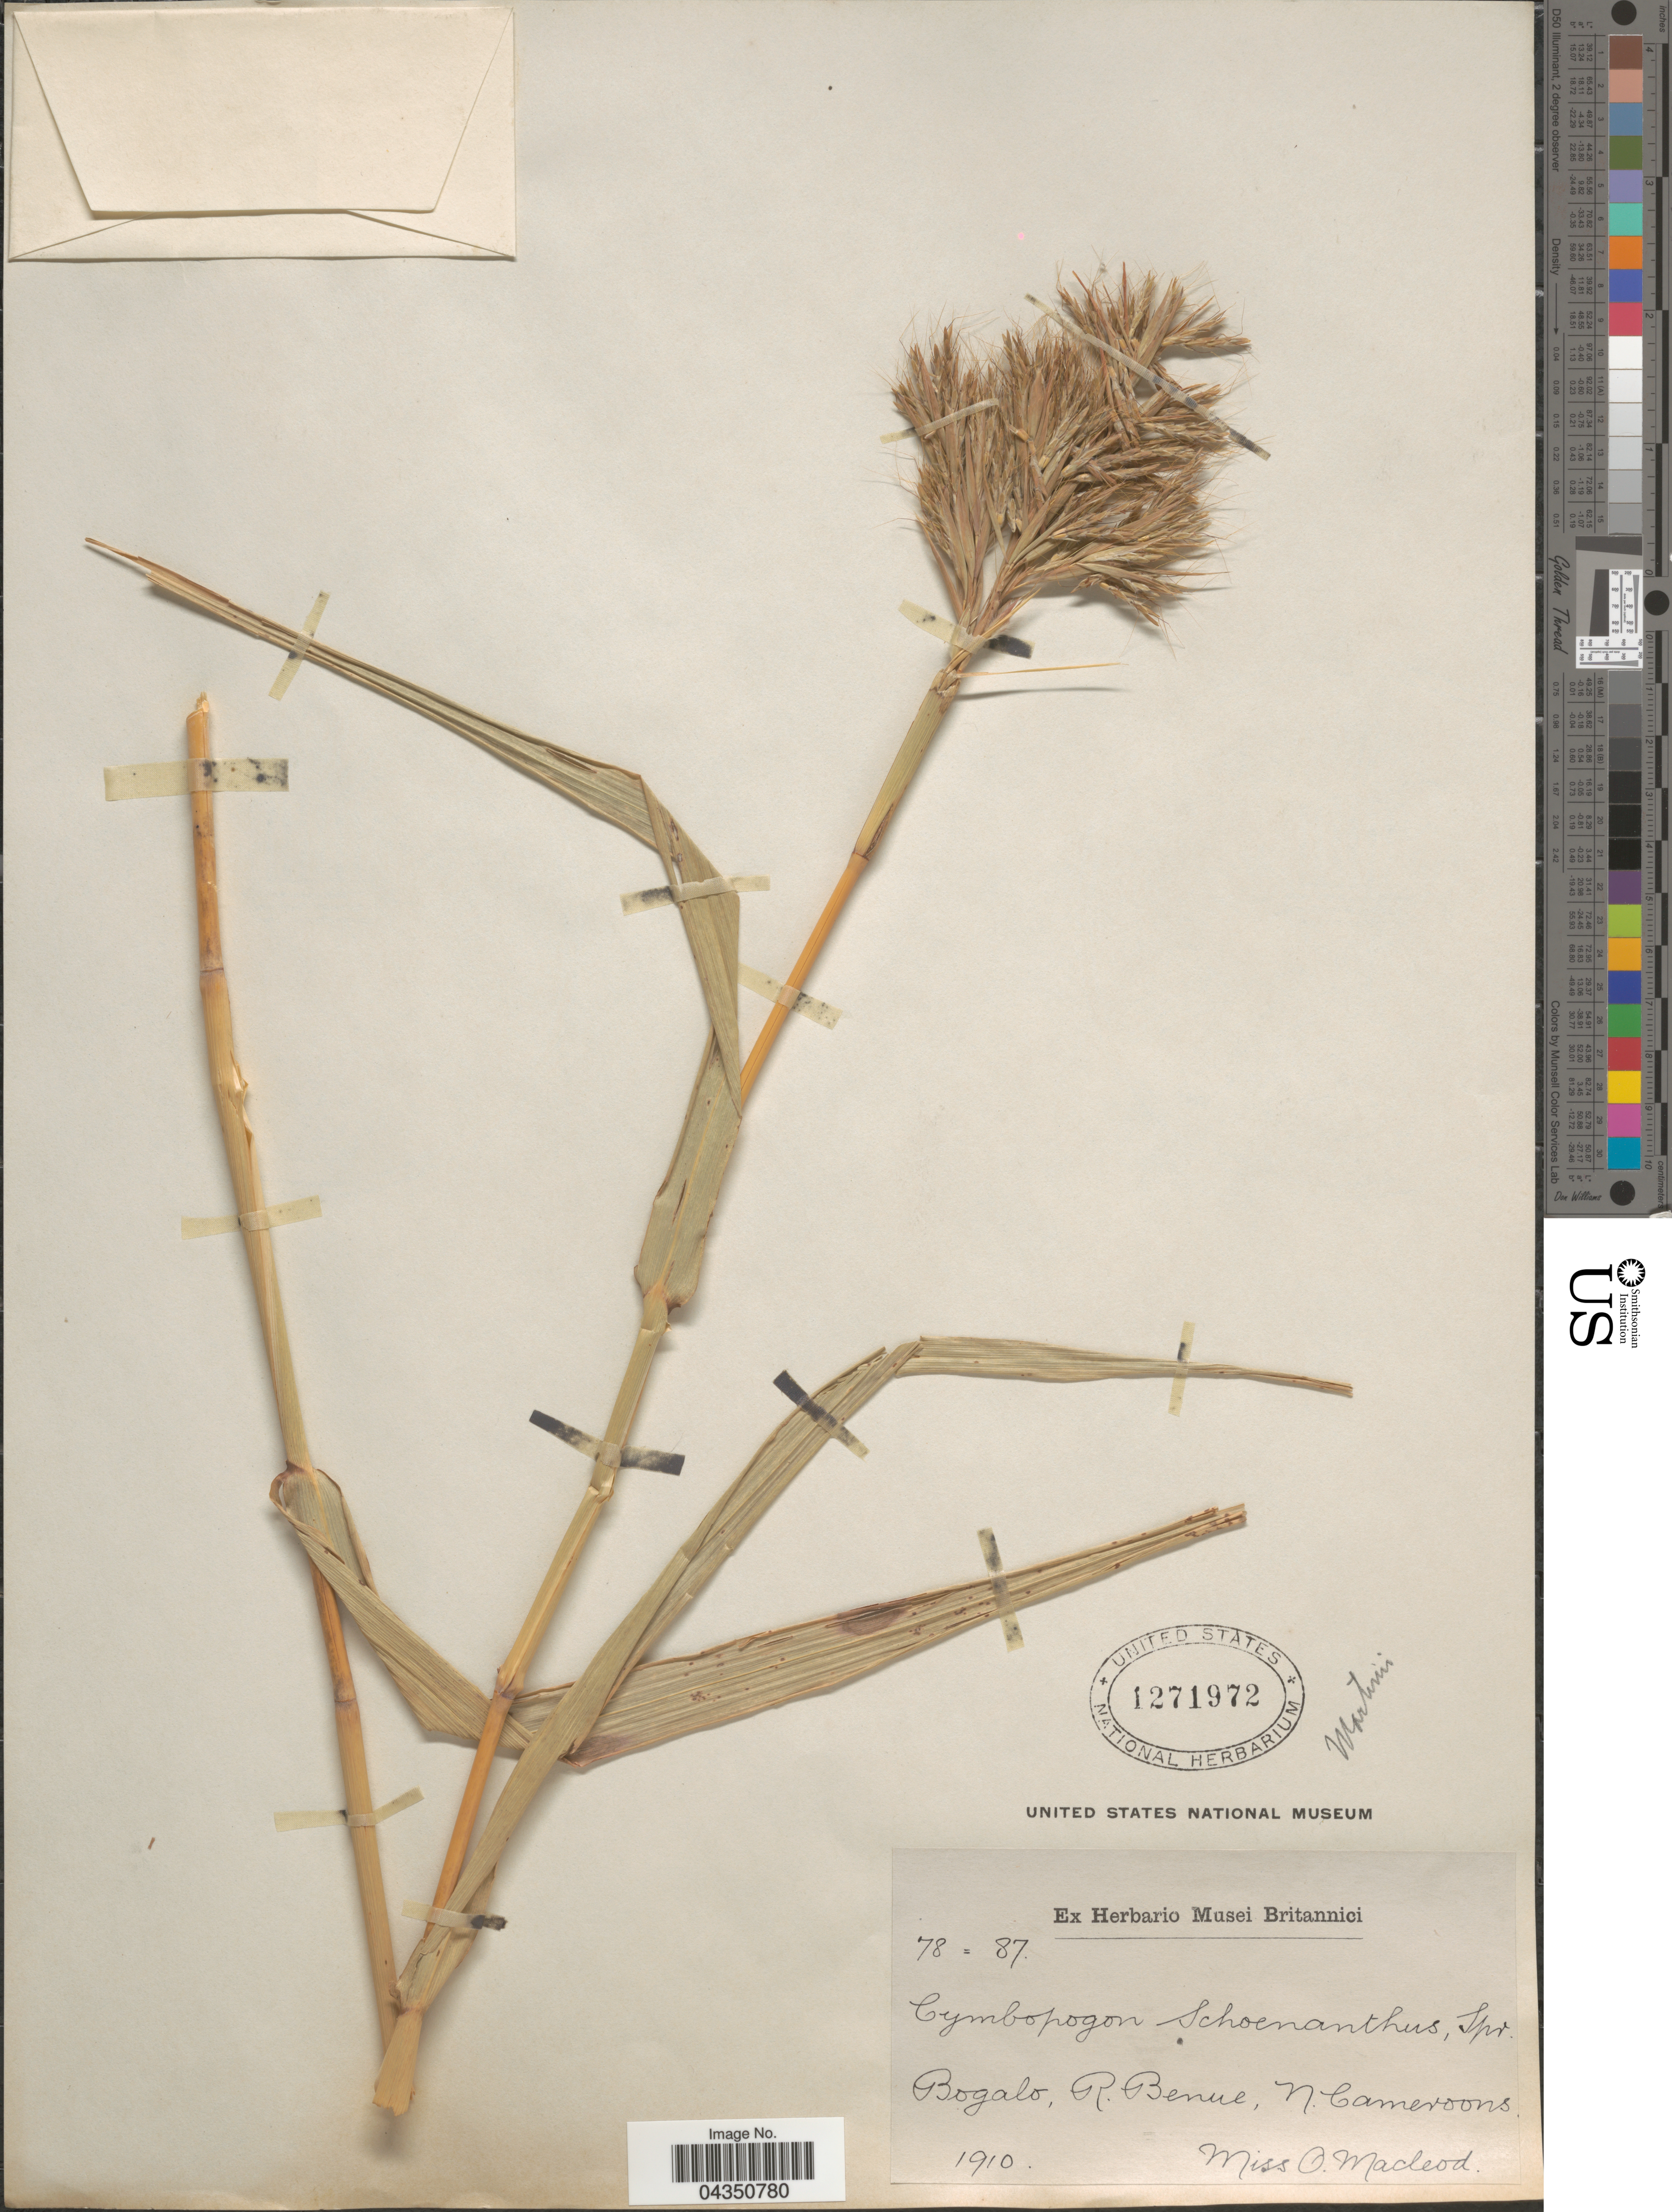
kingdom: Plantae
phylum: Tracheophyta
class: Liliopsida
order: Poales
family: Poaceae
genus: Cymbopogon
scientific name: Cymbopogon sp.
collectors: O. Macleod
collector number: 78/87?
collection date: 1910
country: Cameroon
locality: Bogalo, R. Benue, N. Cameroons.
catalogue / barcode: US 1271972